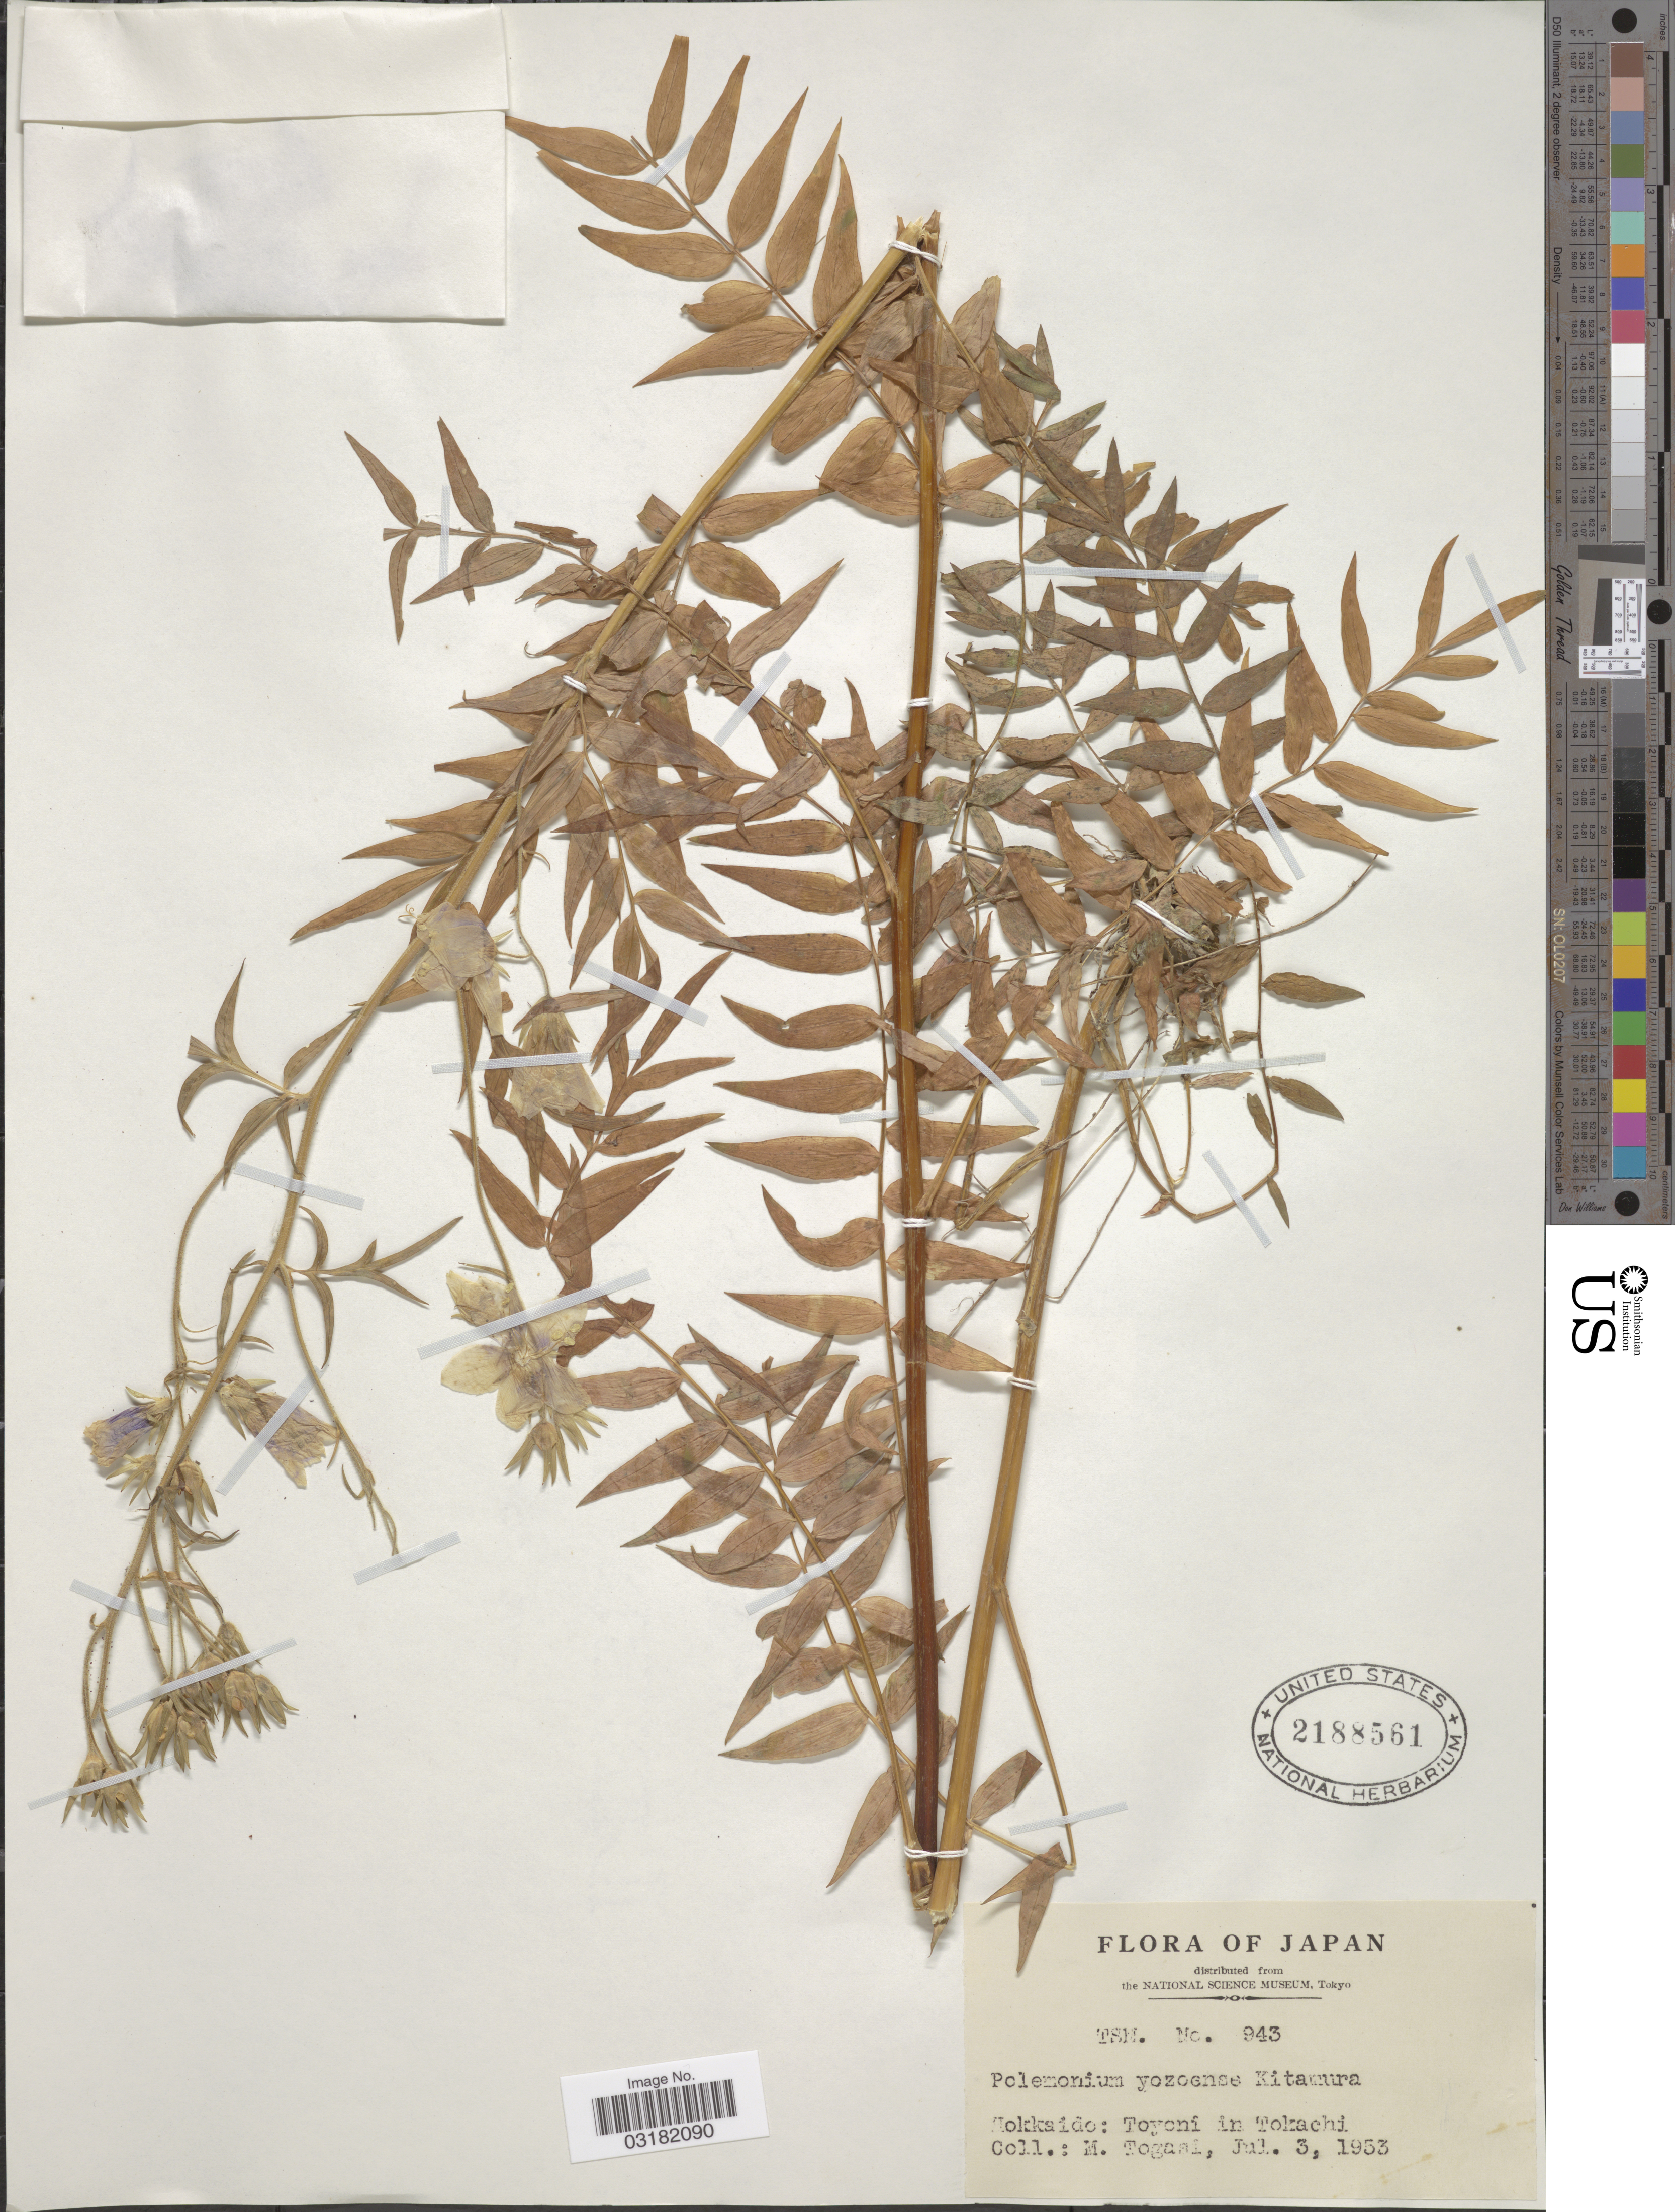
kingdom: Plantae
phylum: Tracheophyta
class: Magnoliopsida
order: Ericales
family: Polemoniaceae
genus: Polemonium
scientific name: Polemonium yezoense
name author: (Miyabe & Kudô) Kitam.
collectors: M. Togasi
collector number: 943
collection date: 1953-07-03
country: Japan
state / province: Hokkaidō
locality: Hokkaido: Toyoni in Tokachi.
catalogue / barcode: US 2188561